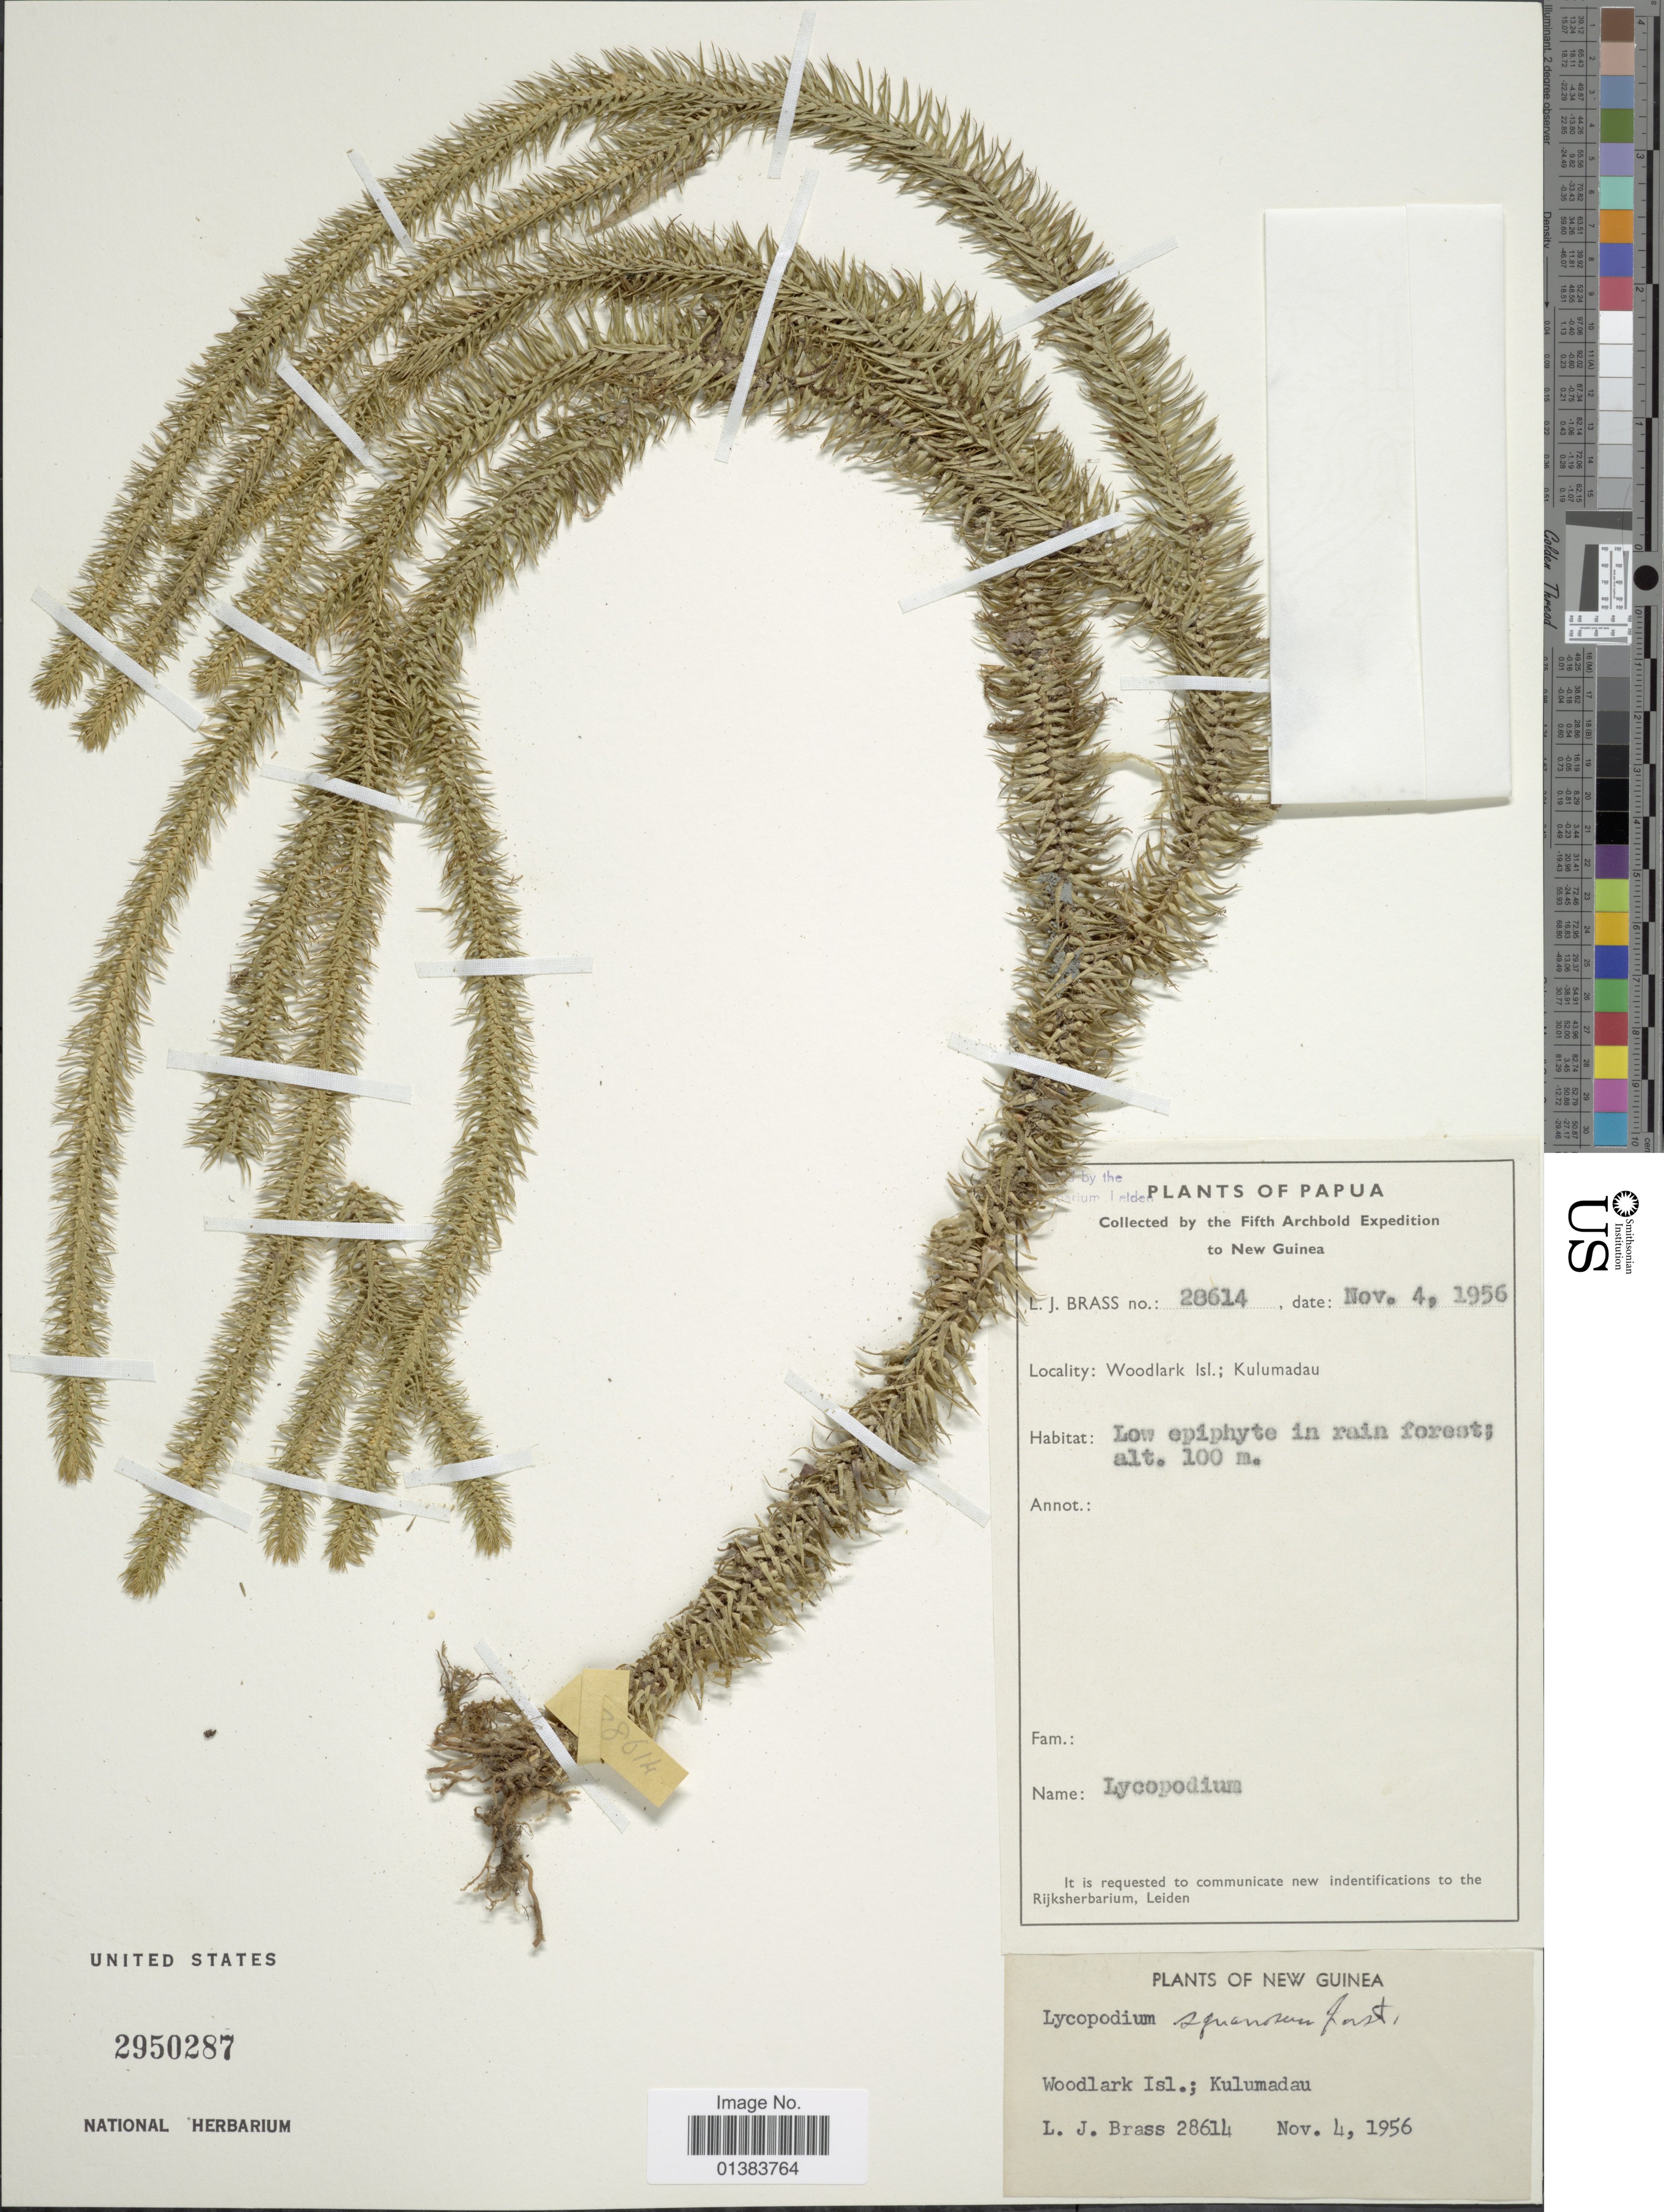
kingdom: Plantae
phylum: Tracheophyta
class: Lycopodiopsida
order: Lycopodiales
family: Lycopodiaceae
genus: Phlegmariurus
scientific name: Phlegmariurus squarrosus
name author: (G. Forst.) Á. Löve & D. Löve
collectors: L. J. Brass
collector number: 28614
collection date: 1956-11-04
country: Papua New Guinea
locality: Woodlark Isl., Kulumadau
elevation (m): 100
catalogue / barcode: US 2950287